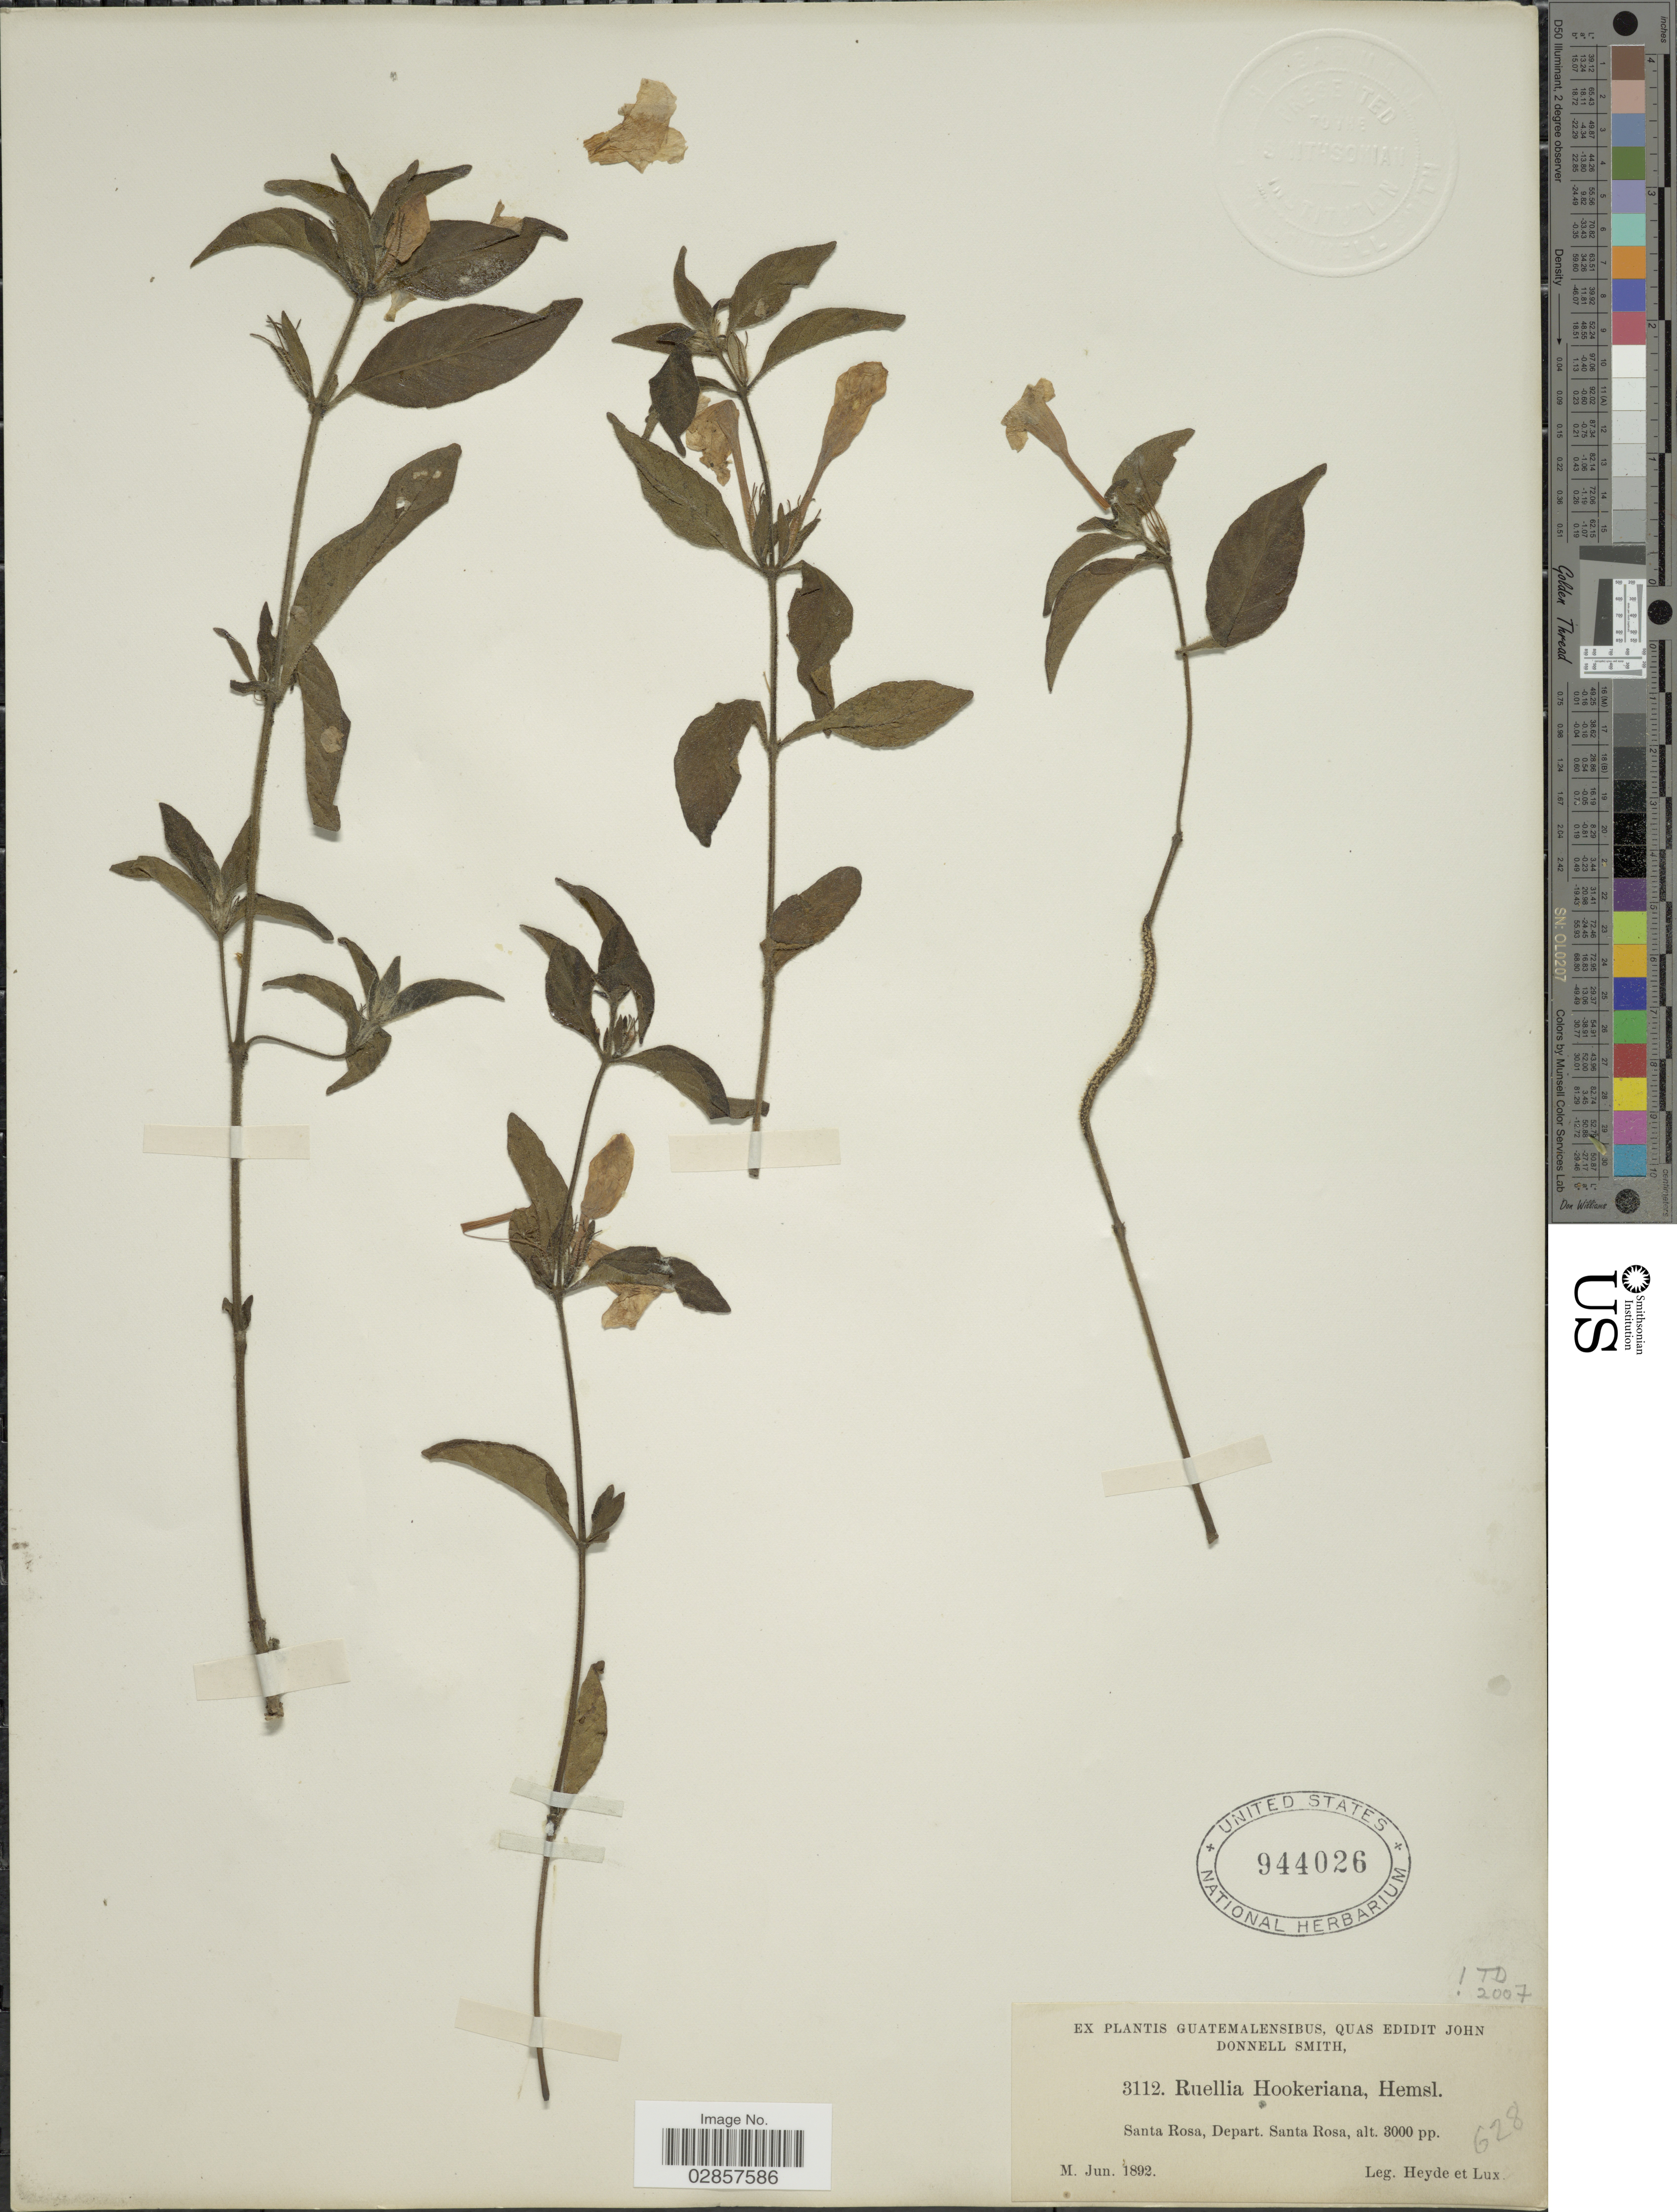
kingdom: Plantae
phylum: Tracheophyta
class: Magnoliopsida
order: Lamiales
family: Acanthaceae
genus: Ruellia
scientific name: Ruellia hookeriana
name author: (Nees) Hemsl.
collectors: Heyde & Lux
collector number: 3112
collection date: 1892-06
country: Guatemala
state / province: Santa Rosa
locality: Depart. Santa Rosa.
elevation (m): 914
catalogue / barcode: US 944026